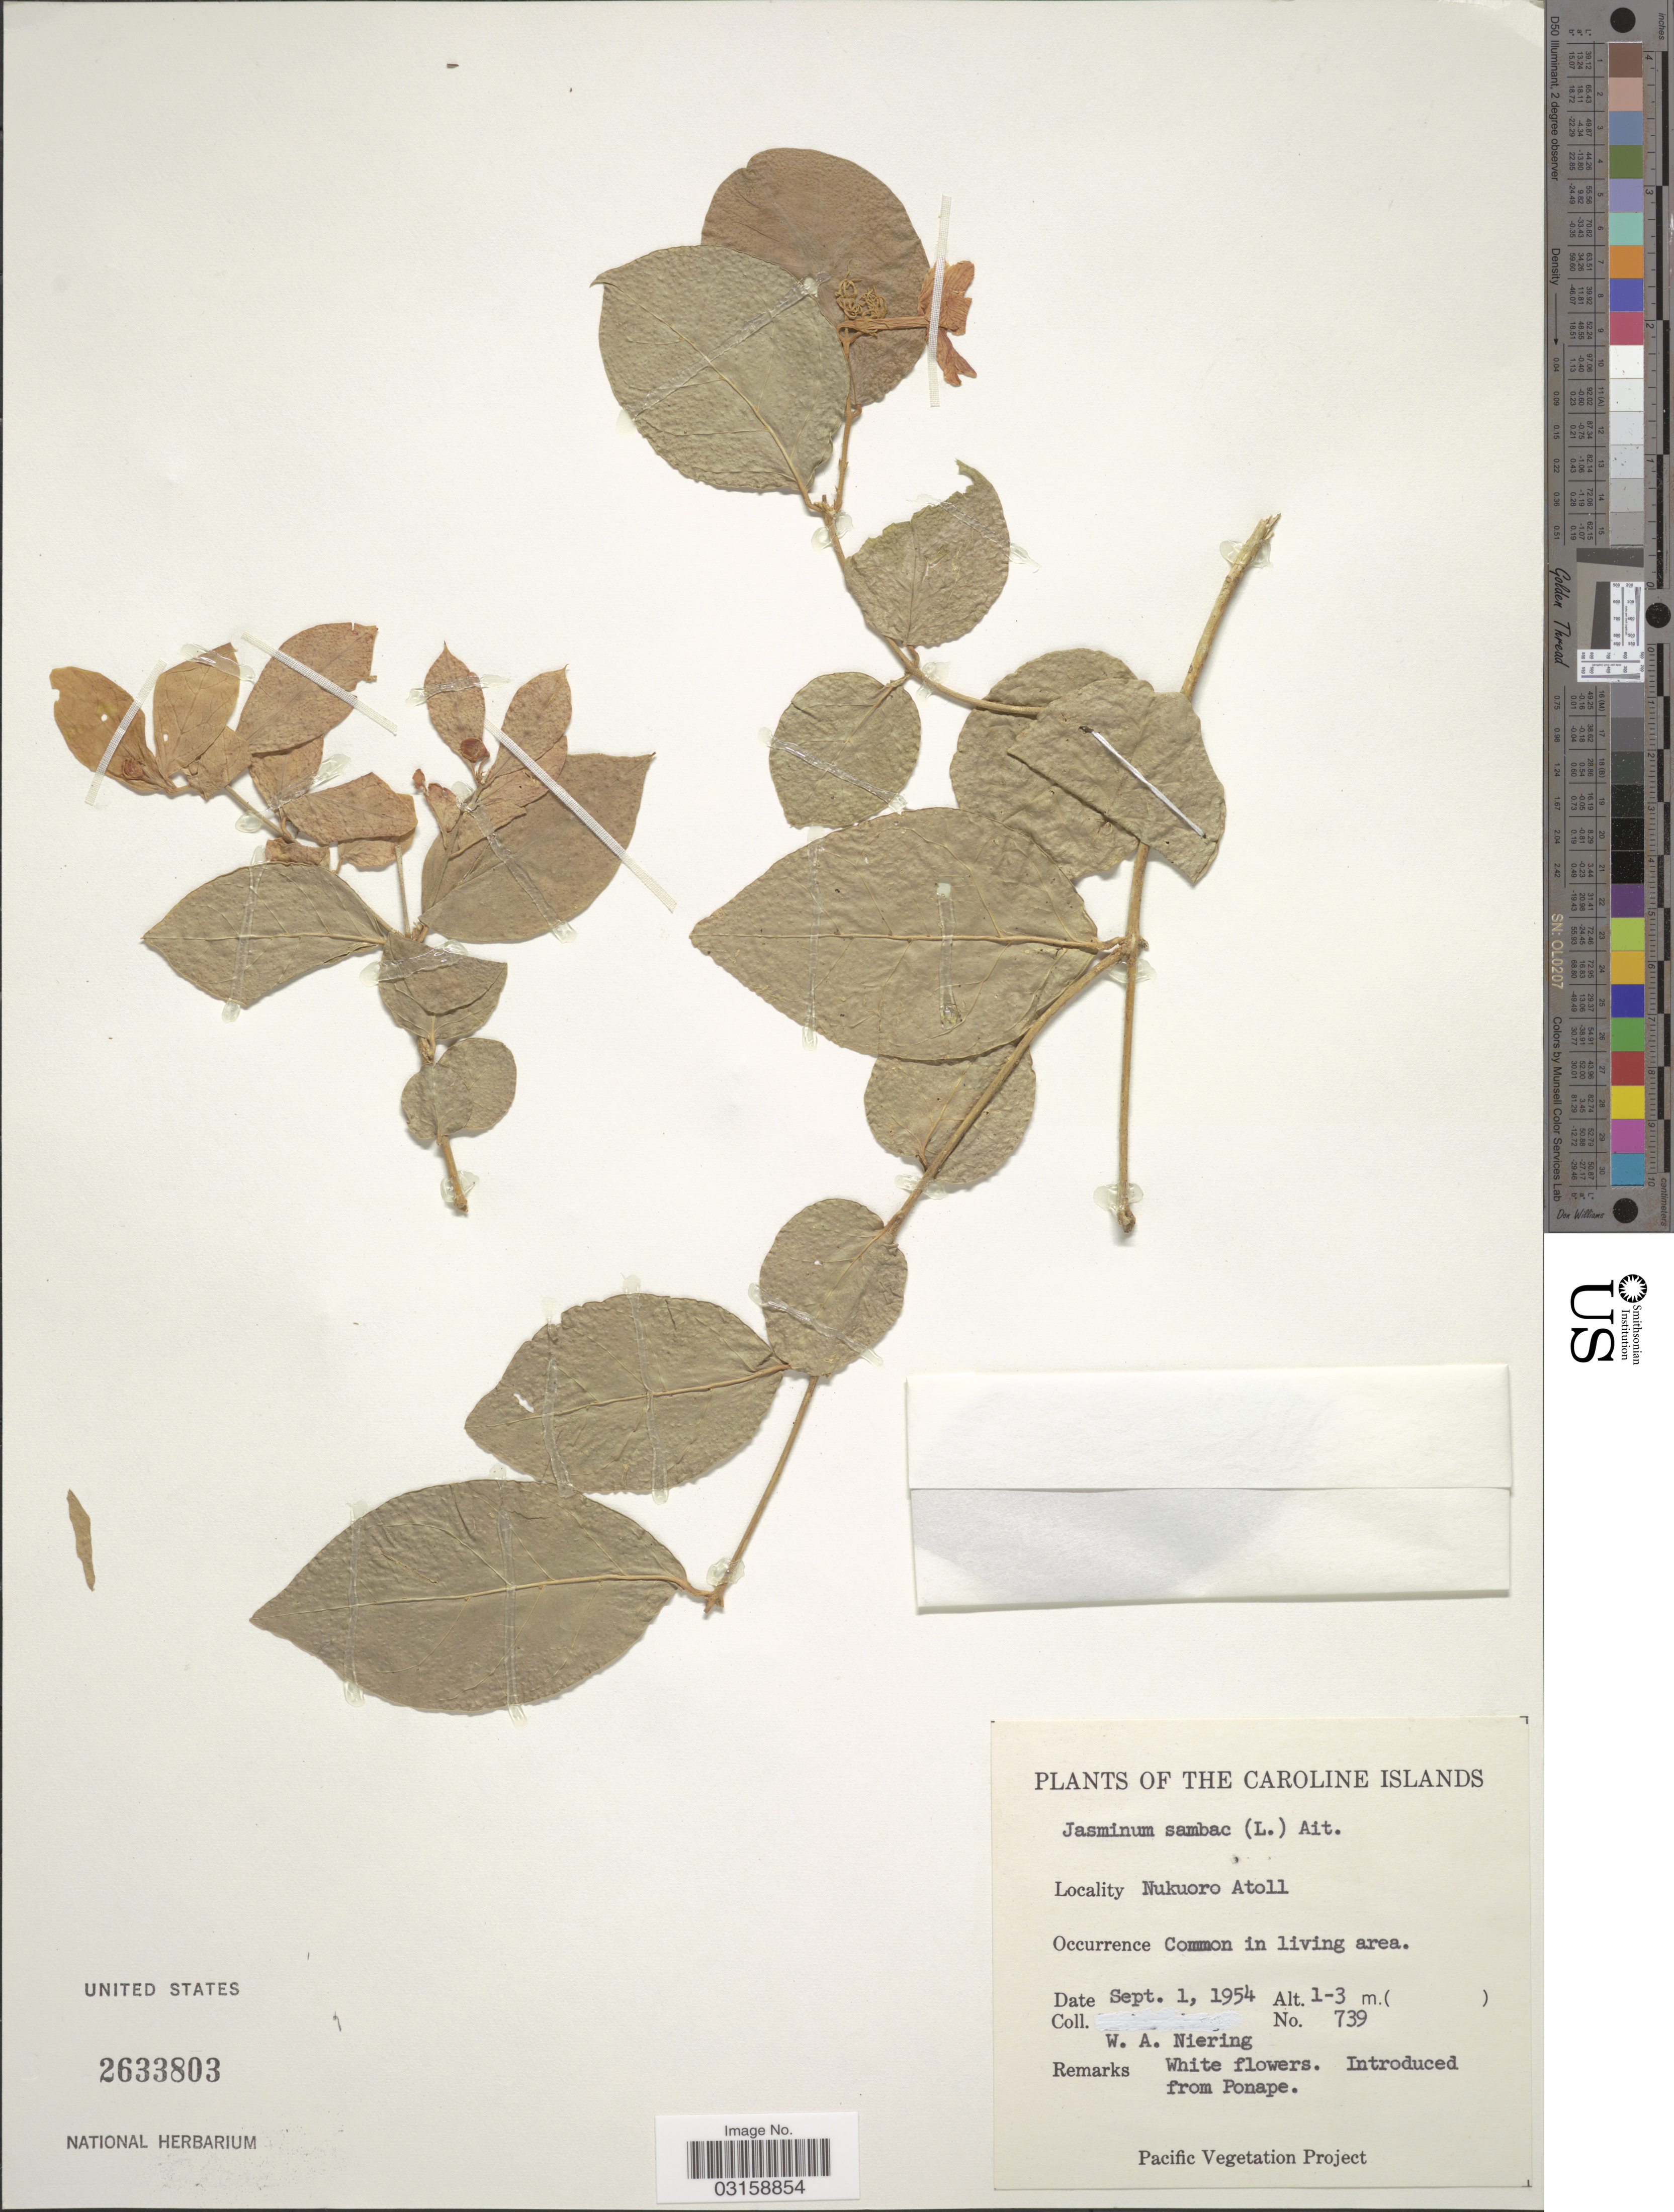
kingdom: Plantae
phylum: Tracheophyta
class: Magnoliopsida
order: Lamiales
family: Oleaceae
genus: Jasminum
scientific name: Jasminum sambac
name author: (L.) Aiton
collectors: W. Niering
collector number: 739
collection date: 1954-09-01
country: Micronesia, Federated States of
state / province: Pohnpei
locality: Caroline Islands. Nukuoro Atoll.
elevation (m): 1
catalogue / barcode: US 2633803